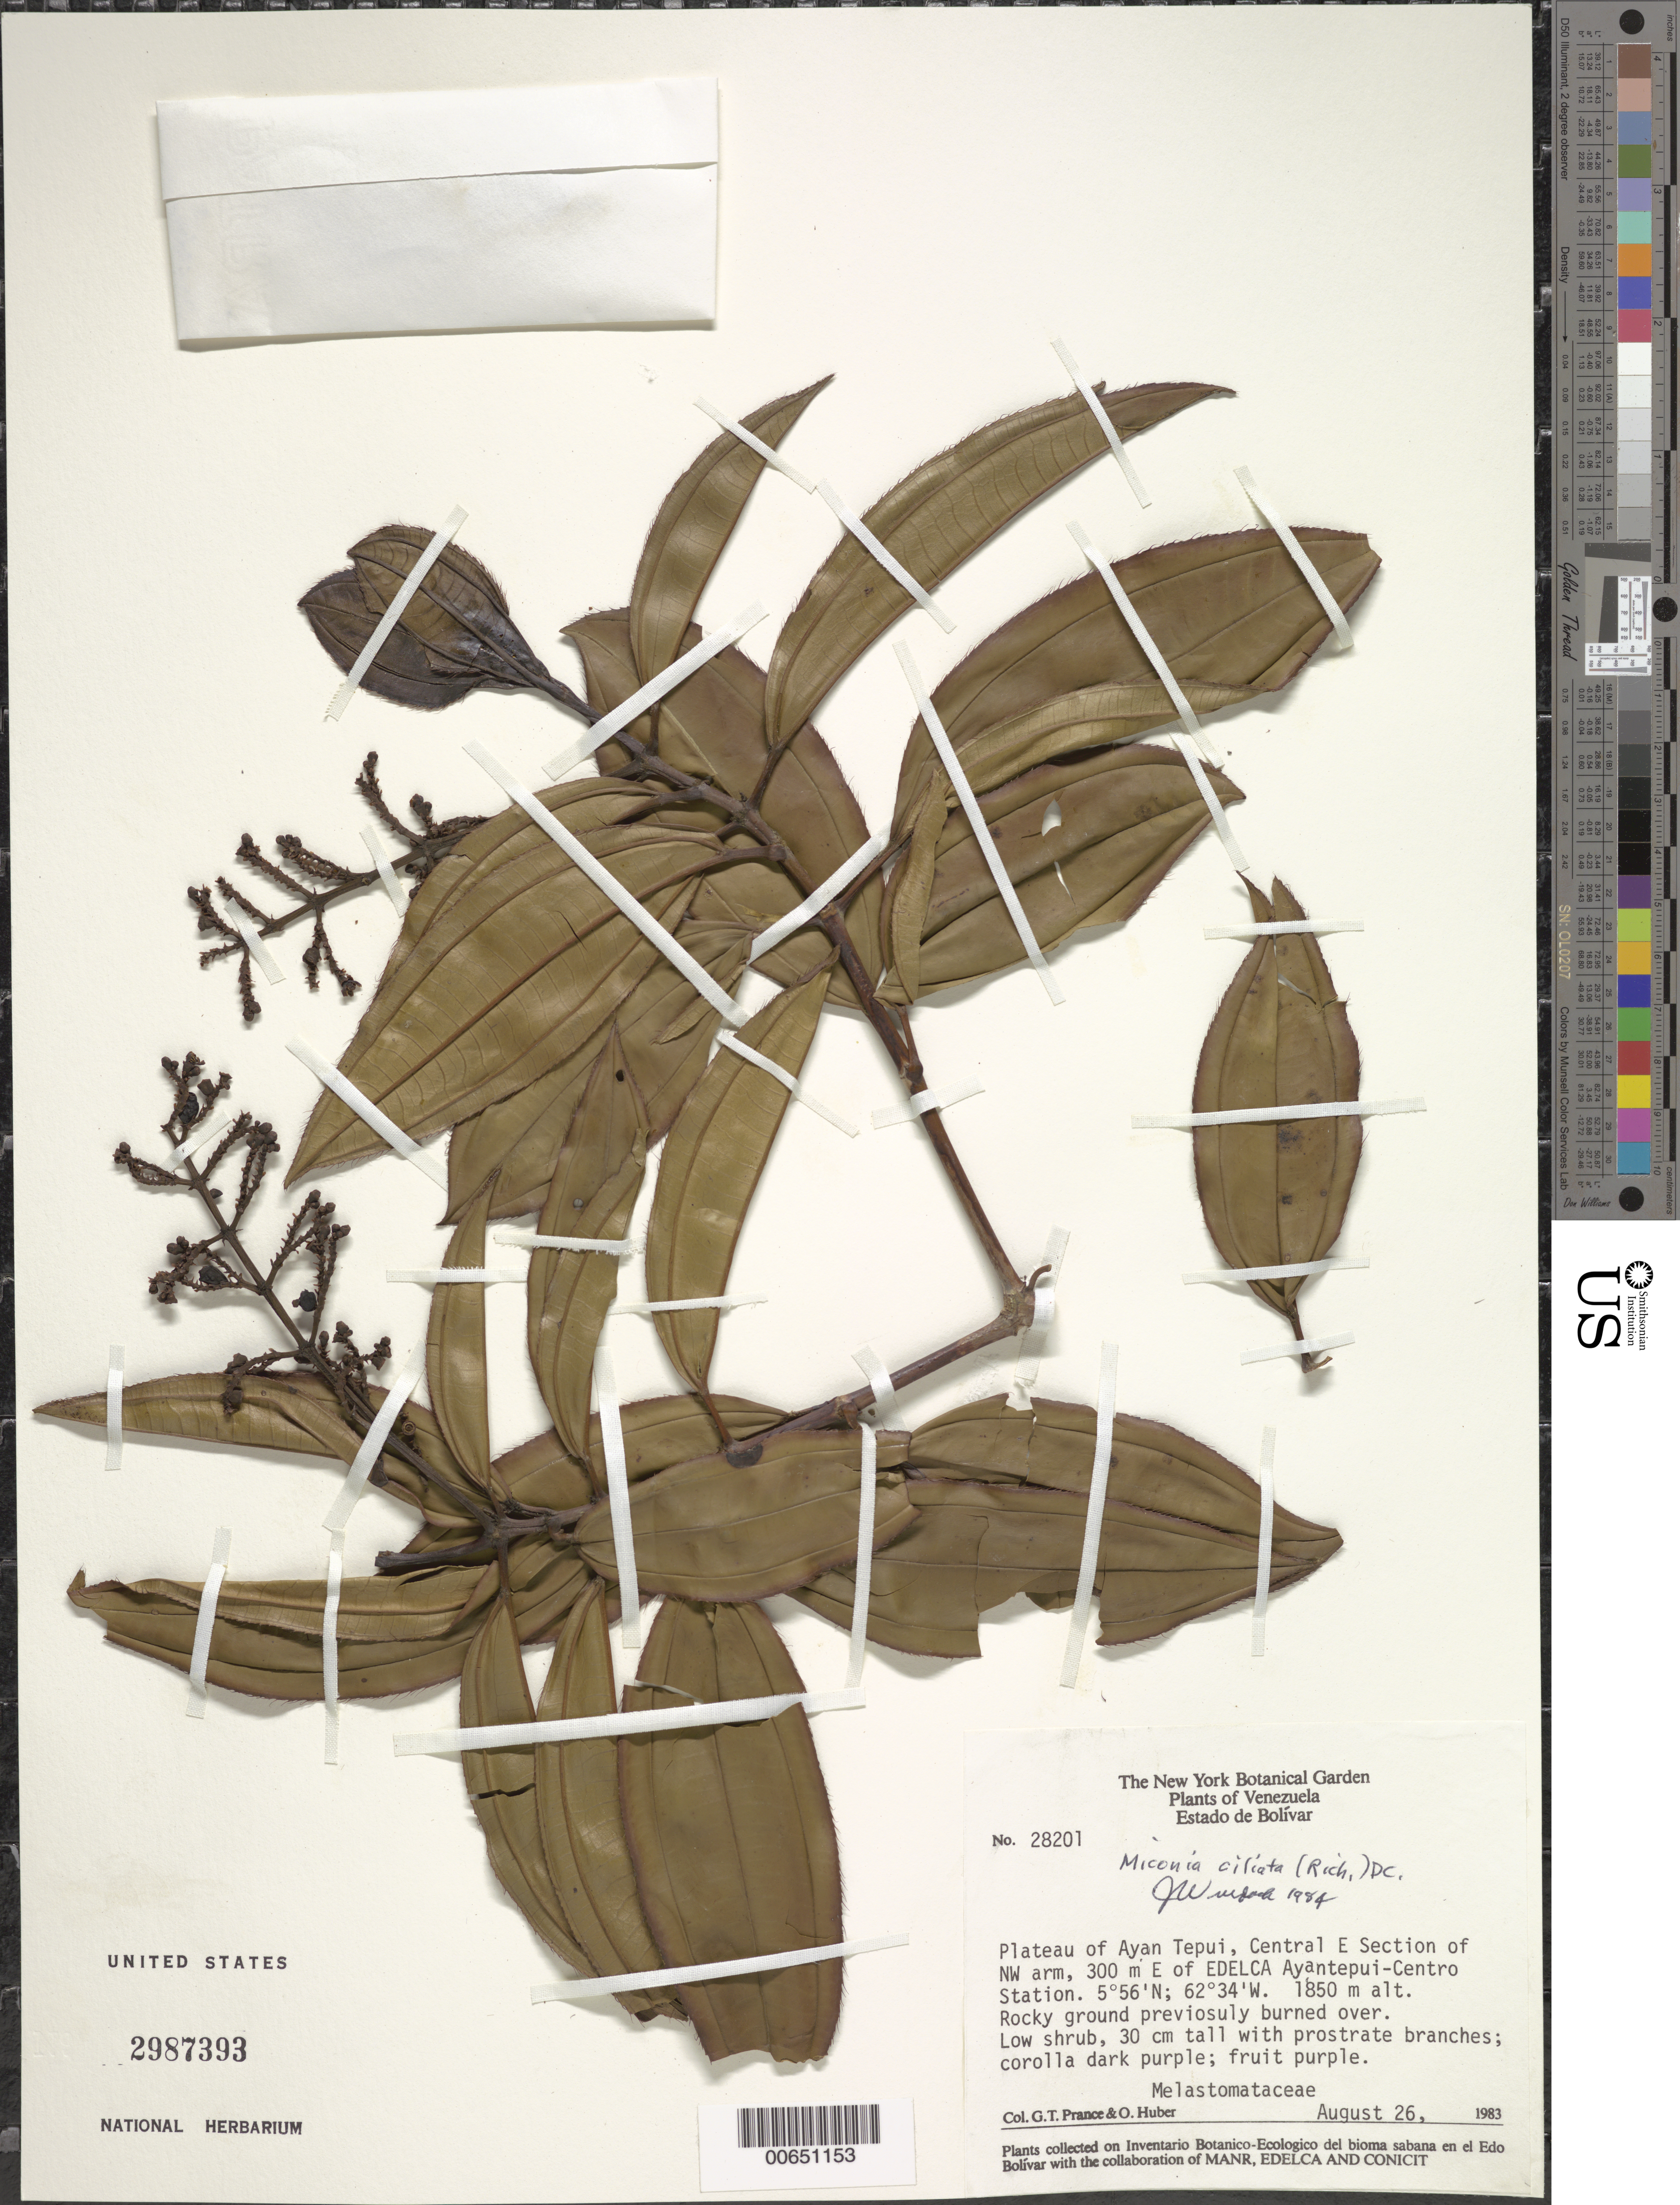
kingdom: Plantae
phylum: Tracheophyta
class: Magnoliopsida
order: Myrtales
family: Melastomataceae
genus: Miconia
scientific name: Miconia ciliata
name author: (Rich.) DC.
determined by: Wurdack, John J., (US), US (UNITED STATES)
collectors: G. T. Prance & O. Huber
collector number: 28201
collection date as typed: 26-Aug-83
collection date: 1983-08-26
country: Venezuela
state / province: Bolívar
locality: Auyan tepuí plateau, 300 m E of EDELAC Aantepuí-Centro Station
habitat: Rocky ground previously burned over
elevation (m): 1850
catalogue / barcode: US 2987393